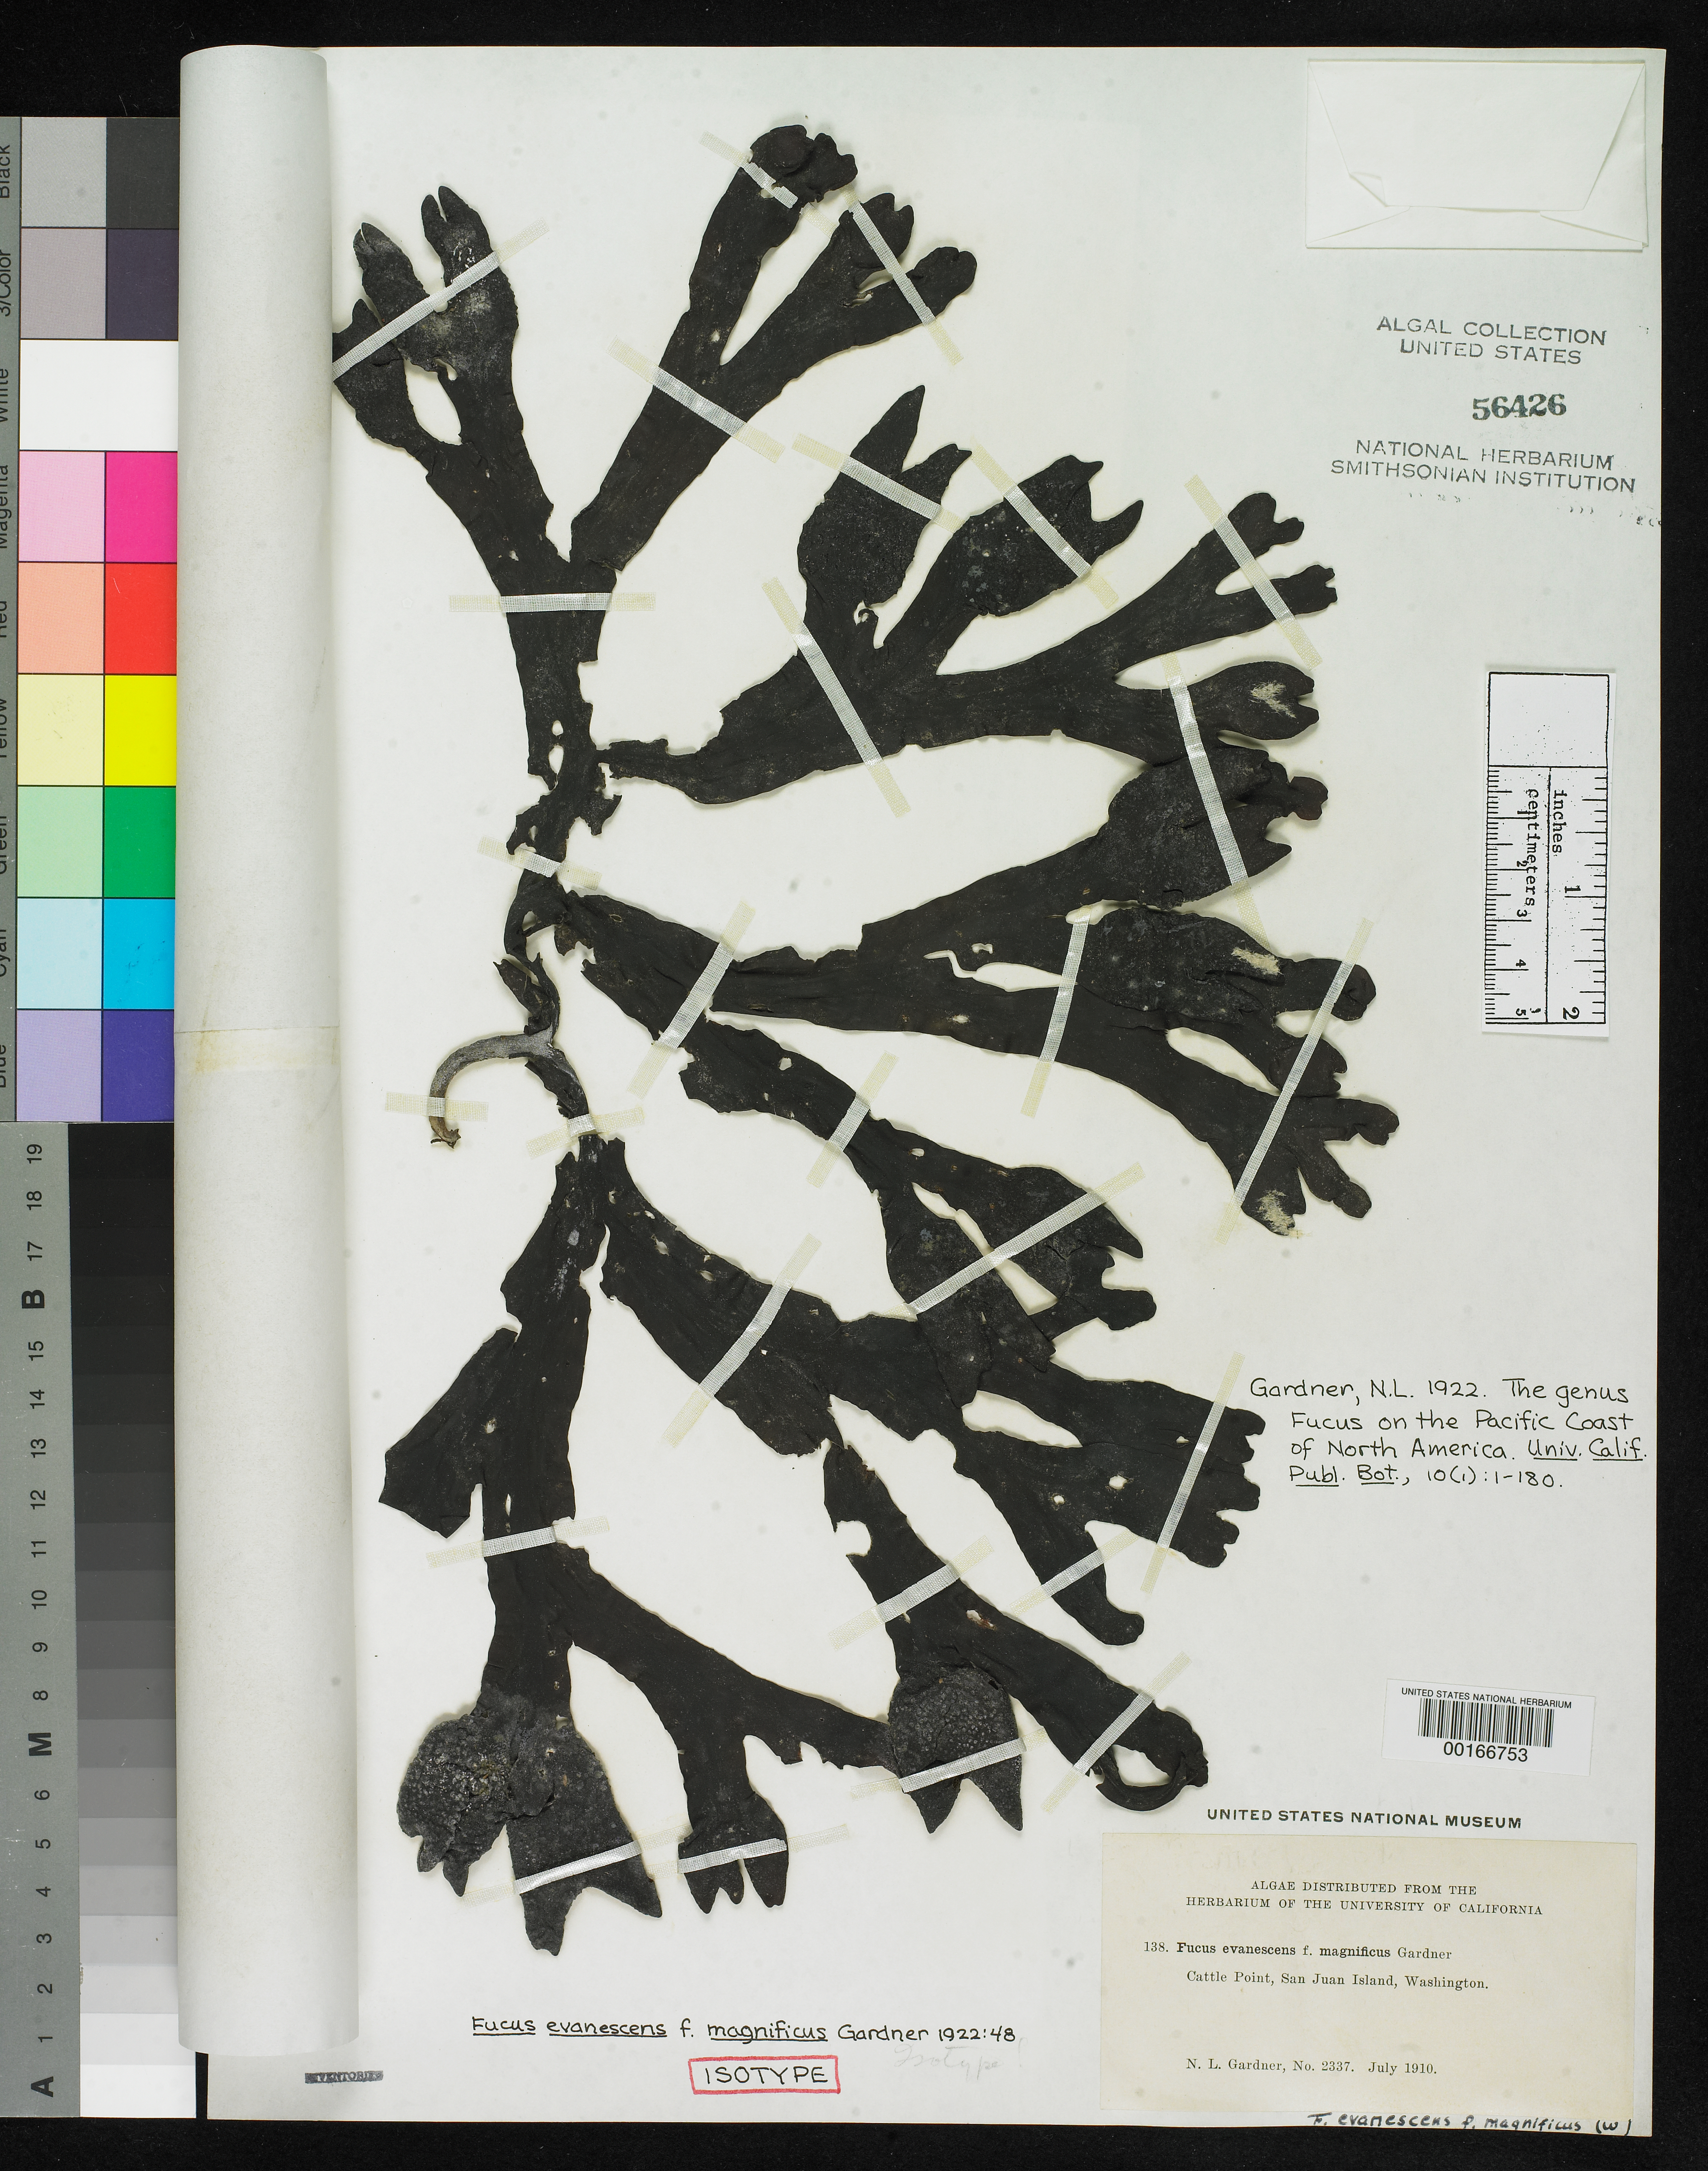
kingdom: Chromista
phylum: Ochrophyta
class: Phaeophyceae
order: Fucales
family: Fucaceae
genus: Fucus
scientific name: Fucus evanescens f. magnificus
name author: N.L. Gardner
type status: Isotype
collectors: N. Gardner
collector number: NLG 2337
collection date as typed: Jun 1910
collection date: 1910-06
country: United States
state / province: Washington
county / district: San Juan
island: San Juan Island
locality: Cattle Point.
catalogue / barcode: US 56426